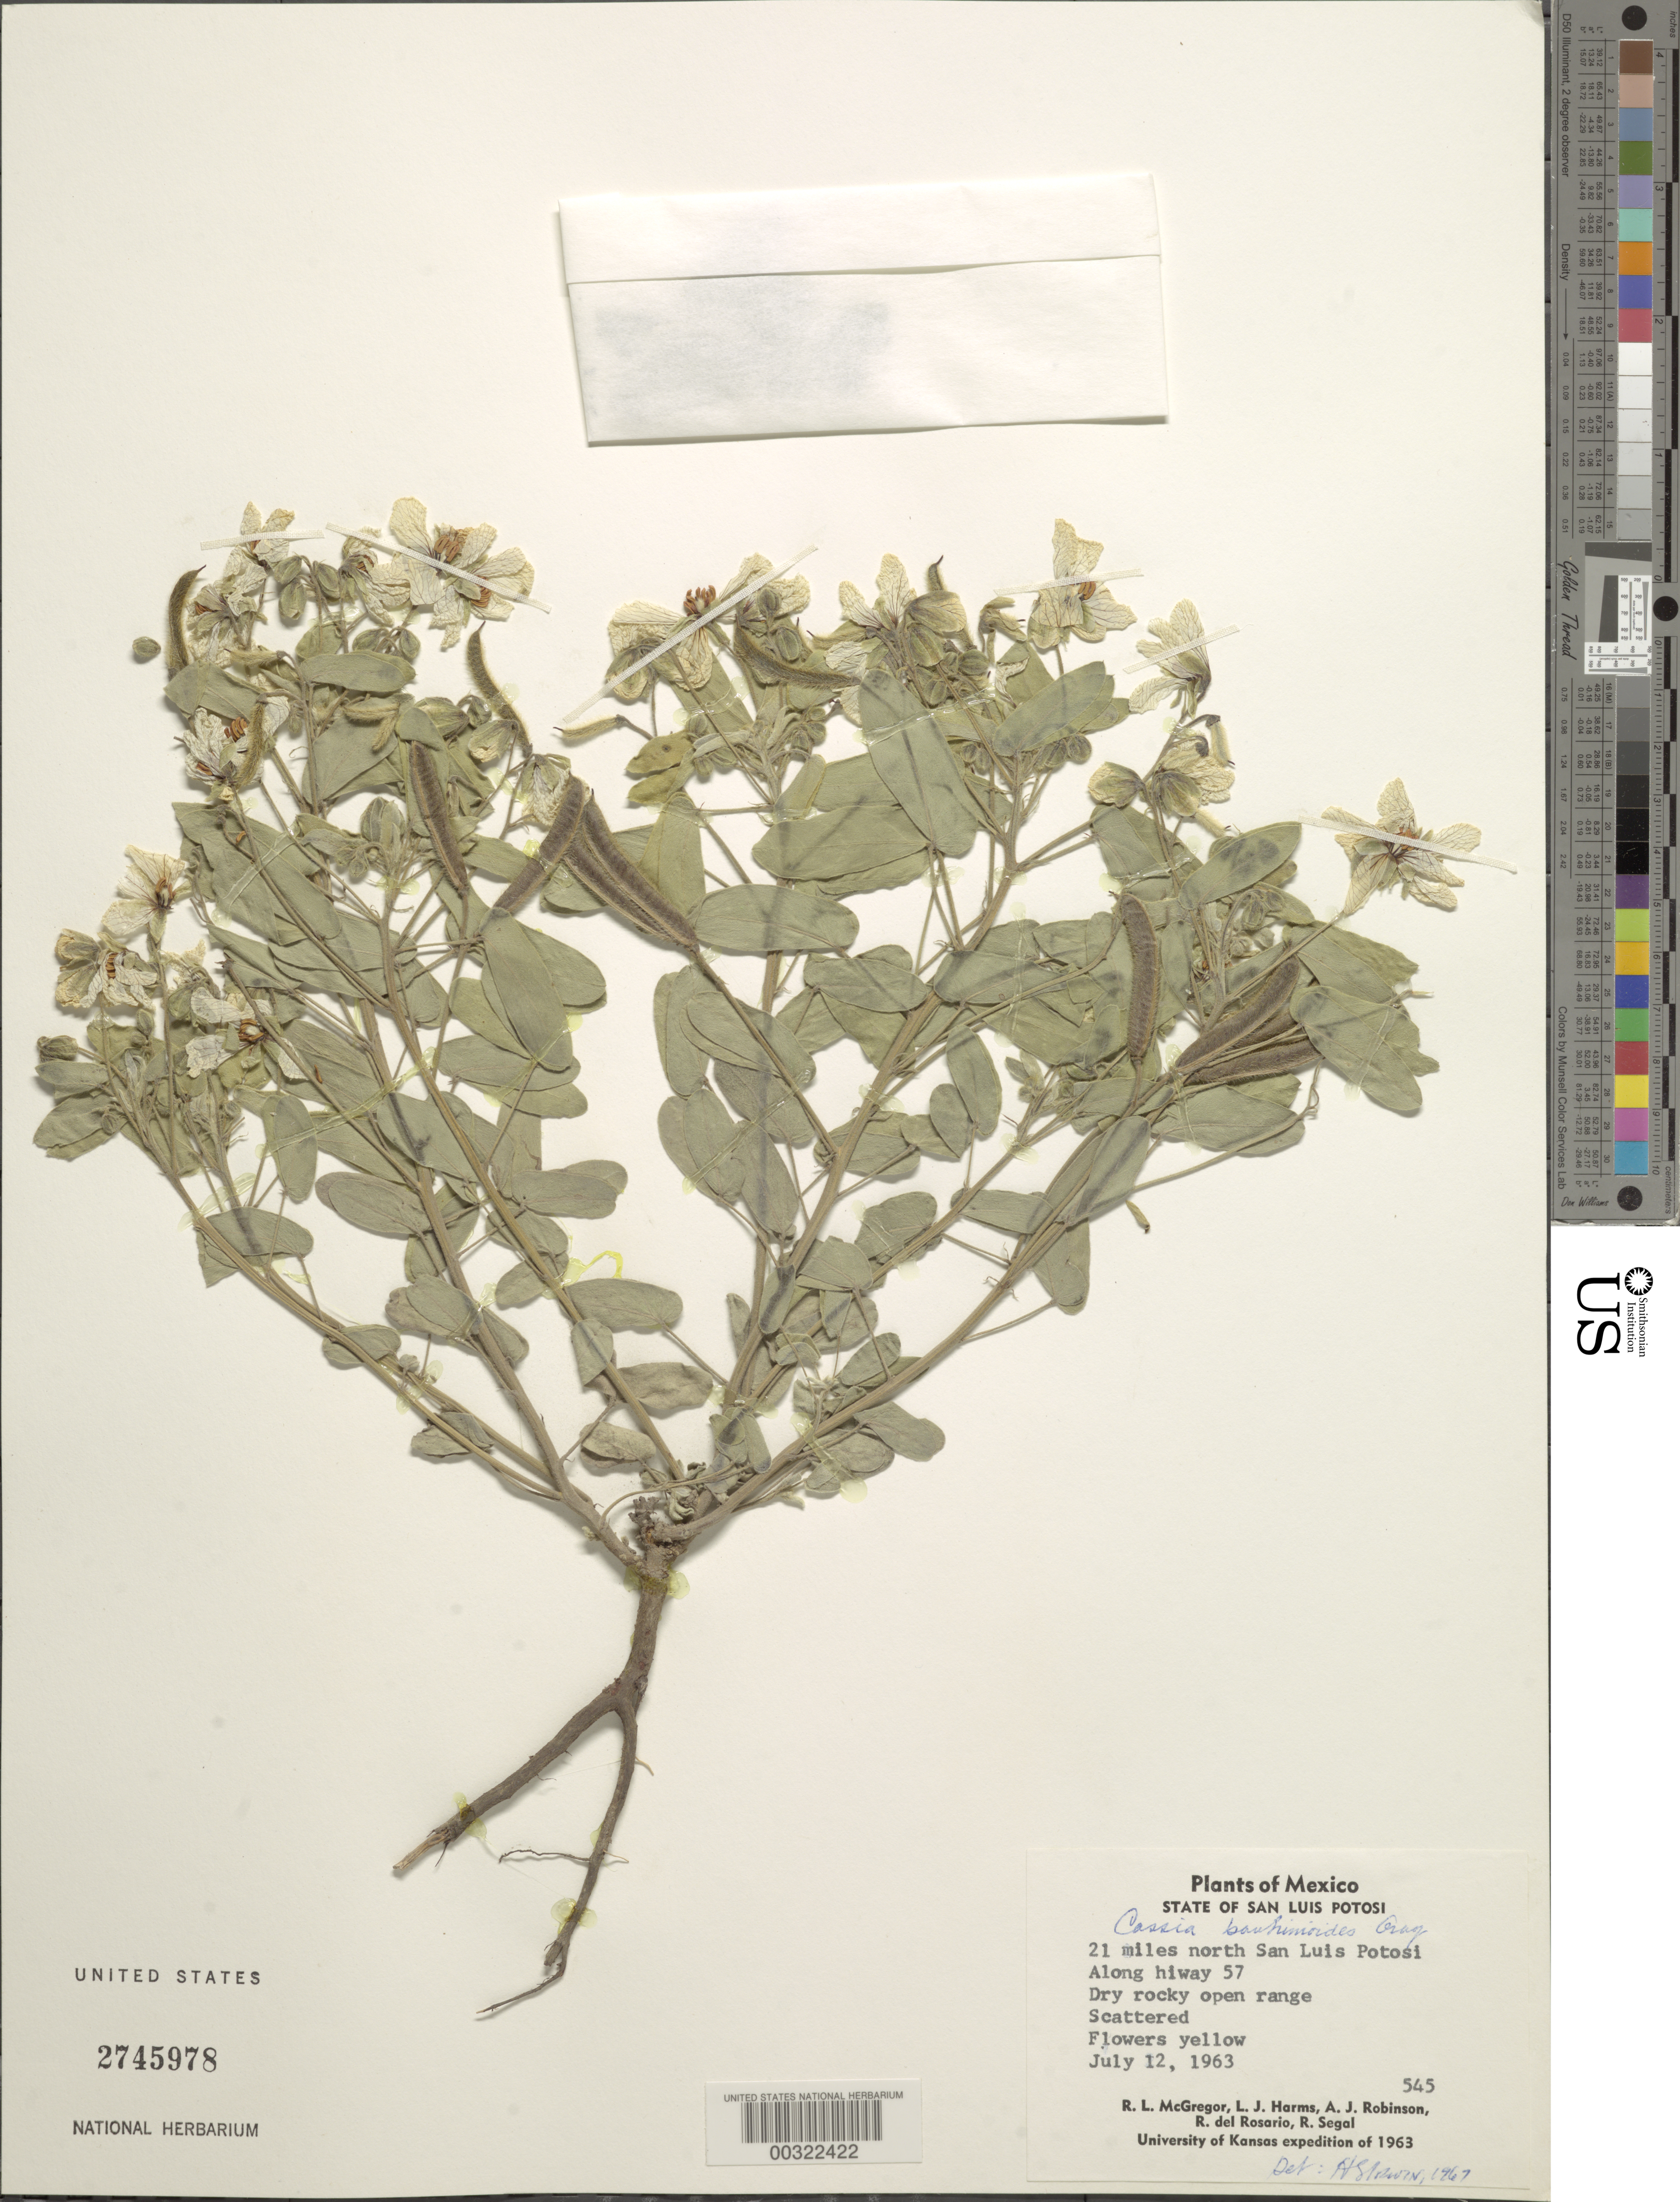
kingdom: Plantae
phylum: Tracheophyta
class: Magnoliopsida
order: Fabales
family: Fabaceae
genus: Senna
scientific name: Senna bauhinioides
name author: (A. Gray) H.S. Irwin & Barneby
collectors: R. L. McGregor, L. Harms, A. J. Robinson, R. del Rosario & R. Segal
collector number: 545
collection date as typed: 12 Jul 1963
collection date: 1963-07-12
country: Mexico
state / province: San Luis Potosí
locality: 21 mi N of San Luis Potosi, along highway 57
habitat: Dry rocky open range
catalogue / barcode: US 2745978